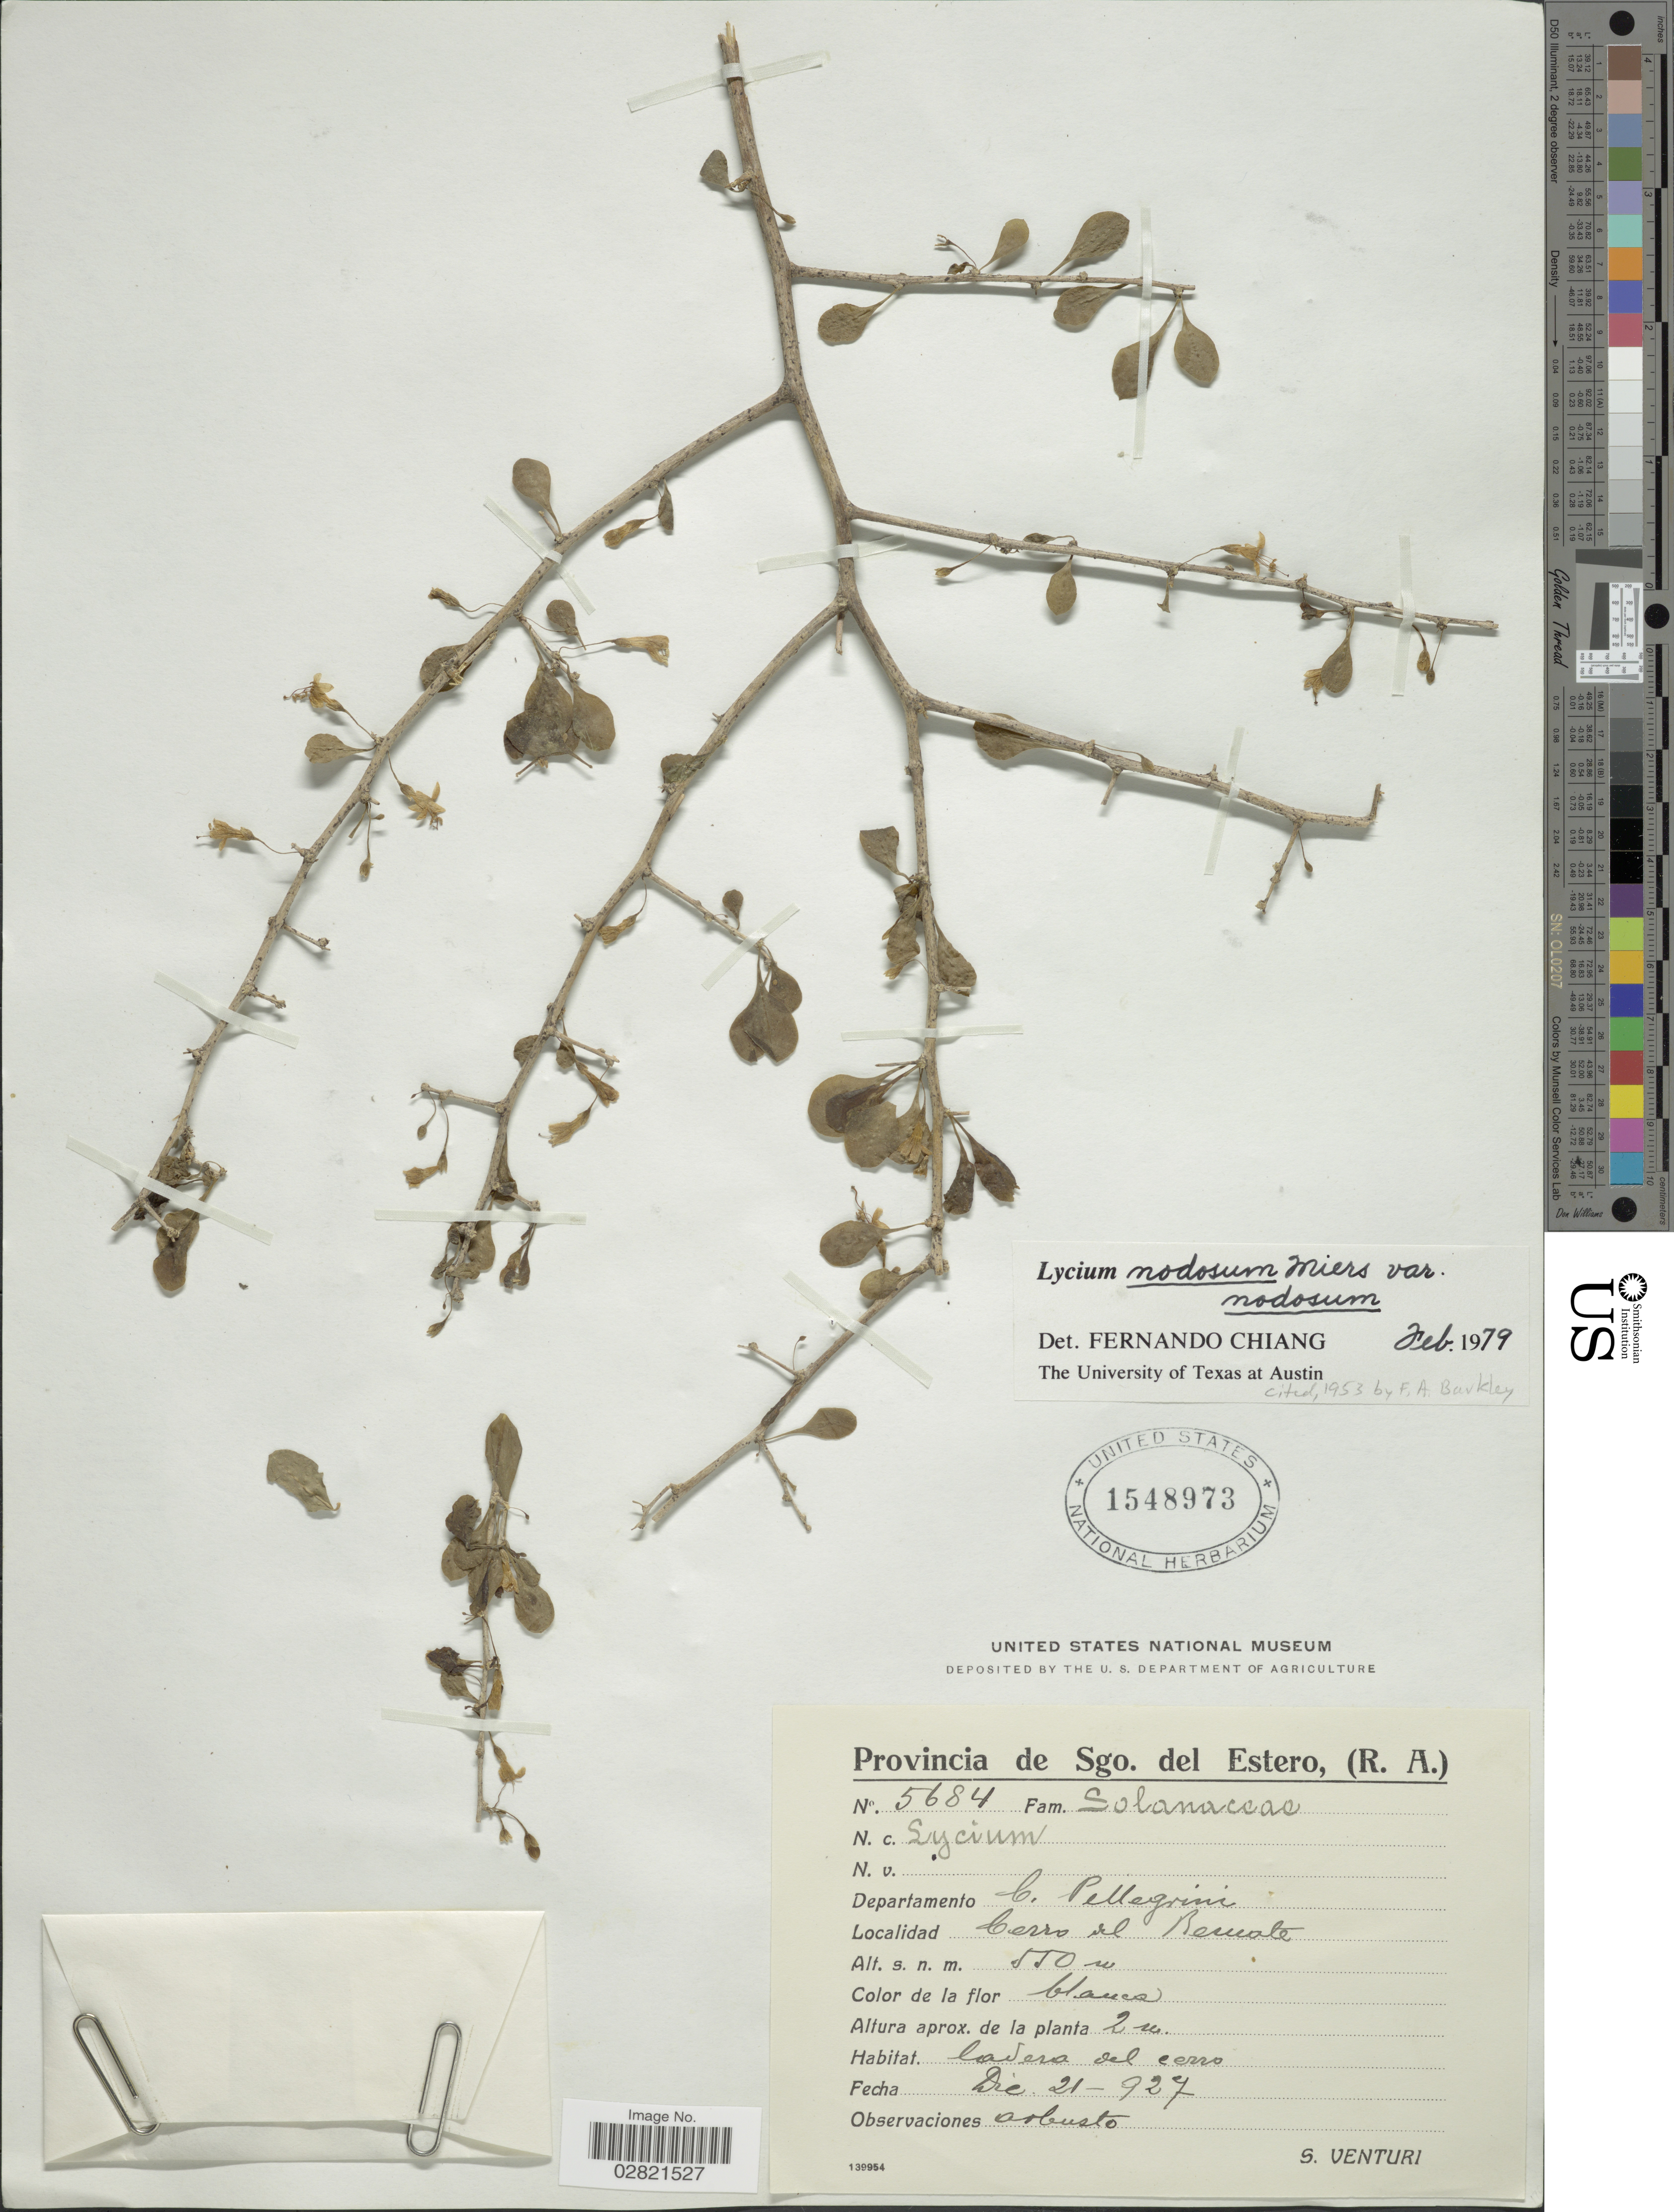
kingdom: Plantae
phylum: Tracheophyta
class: Magnoliopsida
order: Solanales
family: Solanaceae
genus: Lycium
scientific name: Lycium nodosum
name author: Miers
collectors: S. Venturi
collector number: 5684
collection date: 1927-12-21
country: Argentina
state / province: Santiago del Estero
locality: Provincia de Sgo. del Estero, (R.A.). Departamento C. Pellegrini. Cerro del Bemate.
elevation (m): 550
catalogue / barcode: US 1548973